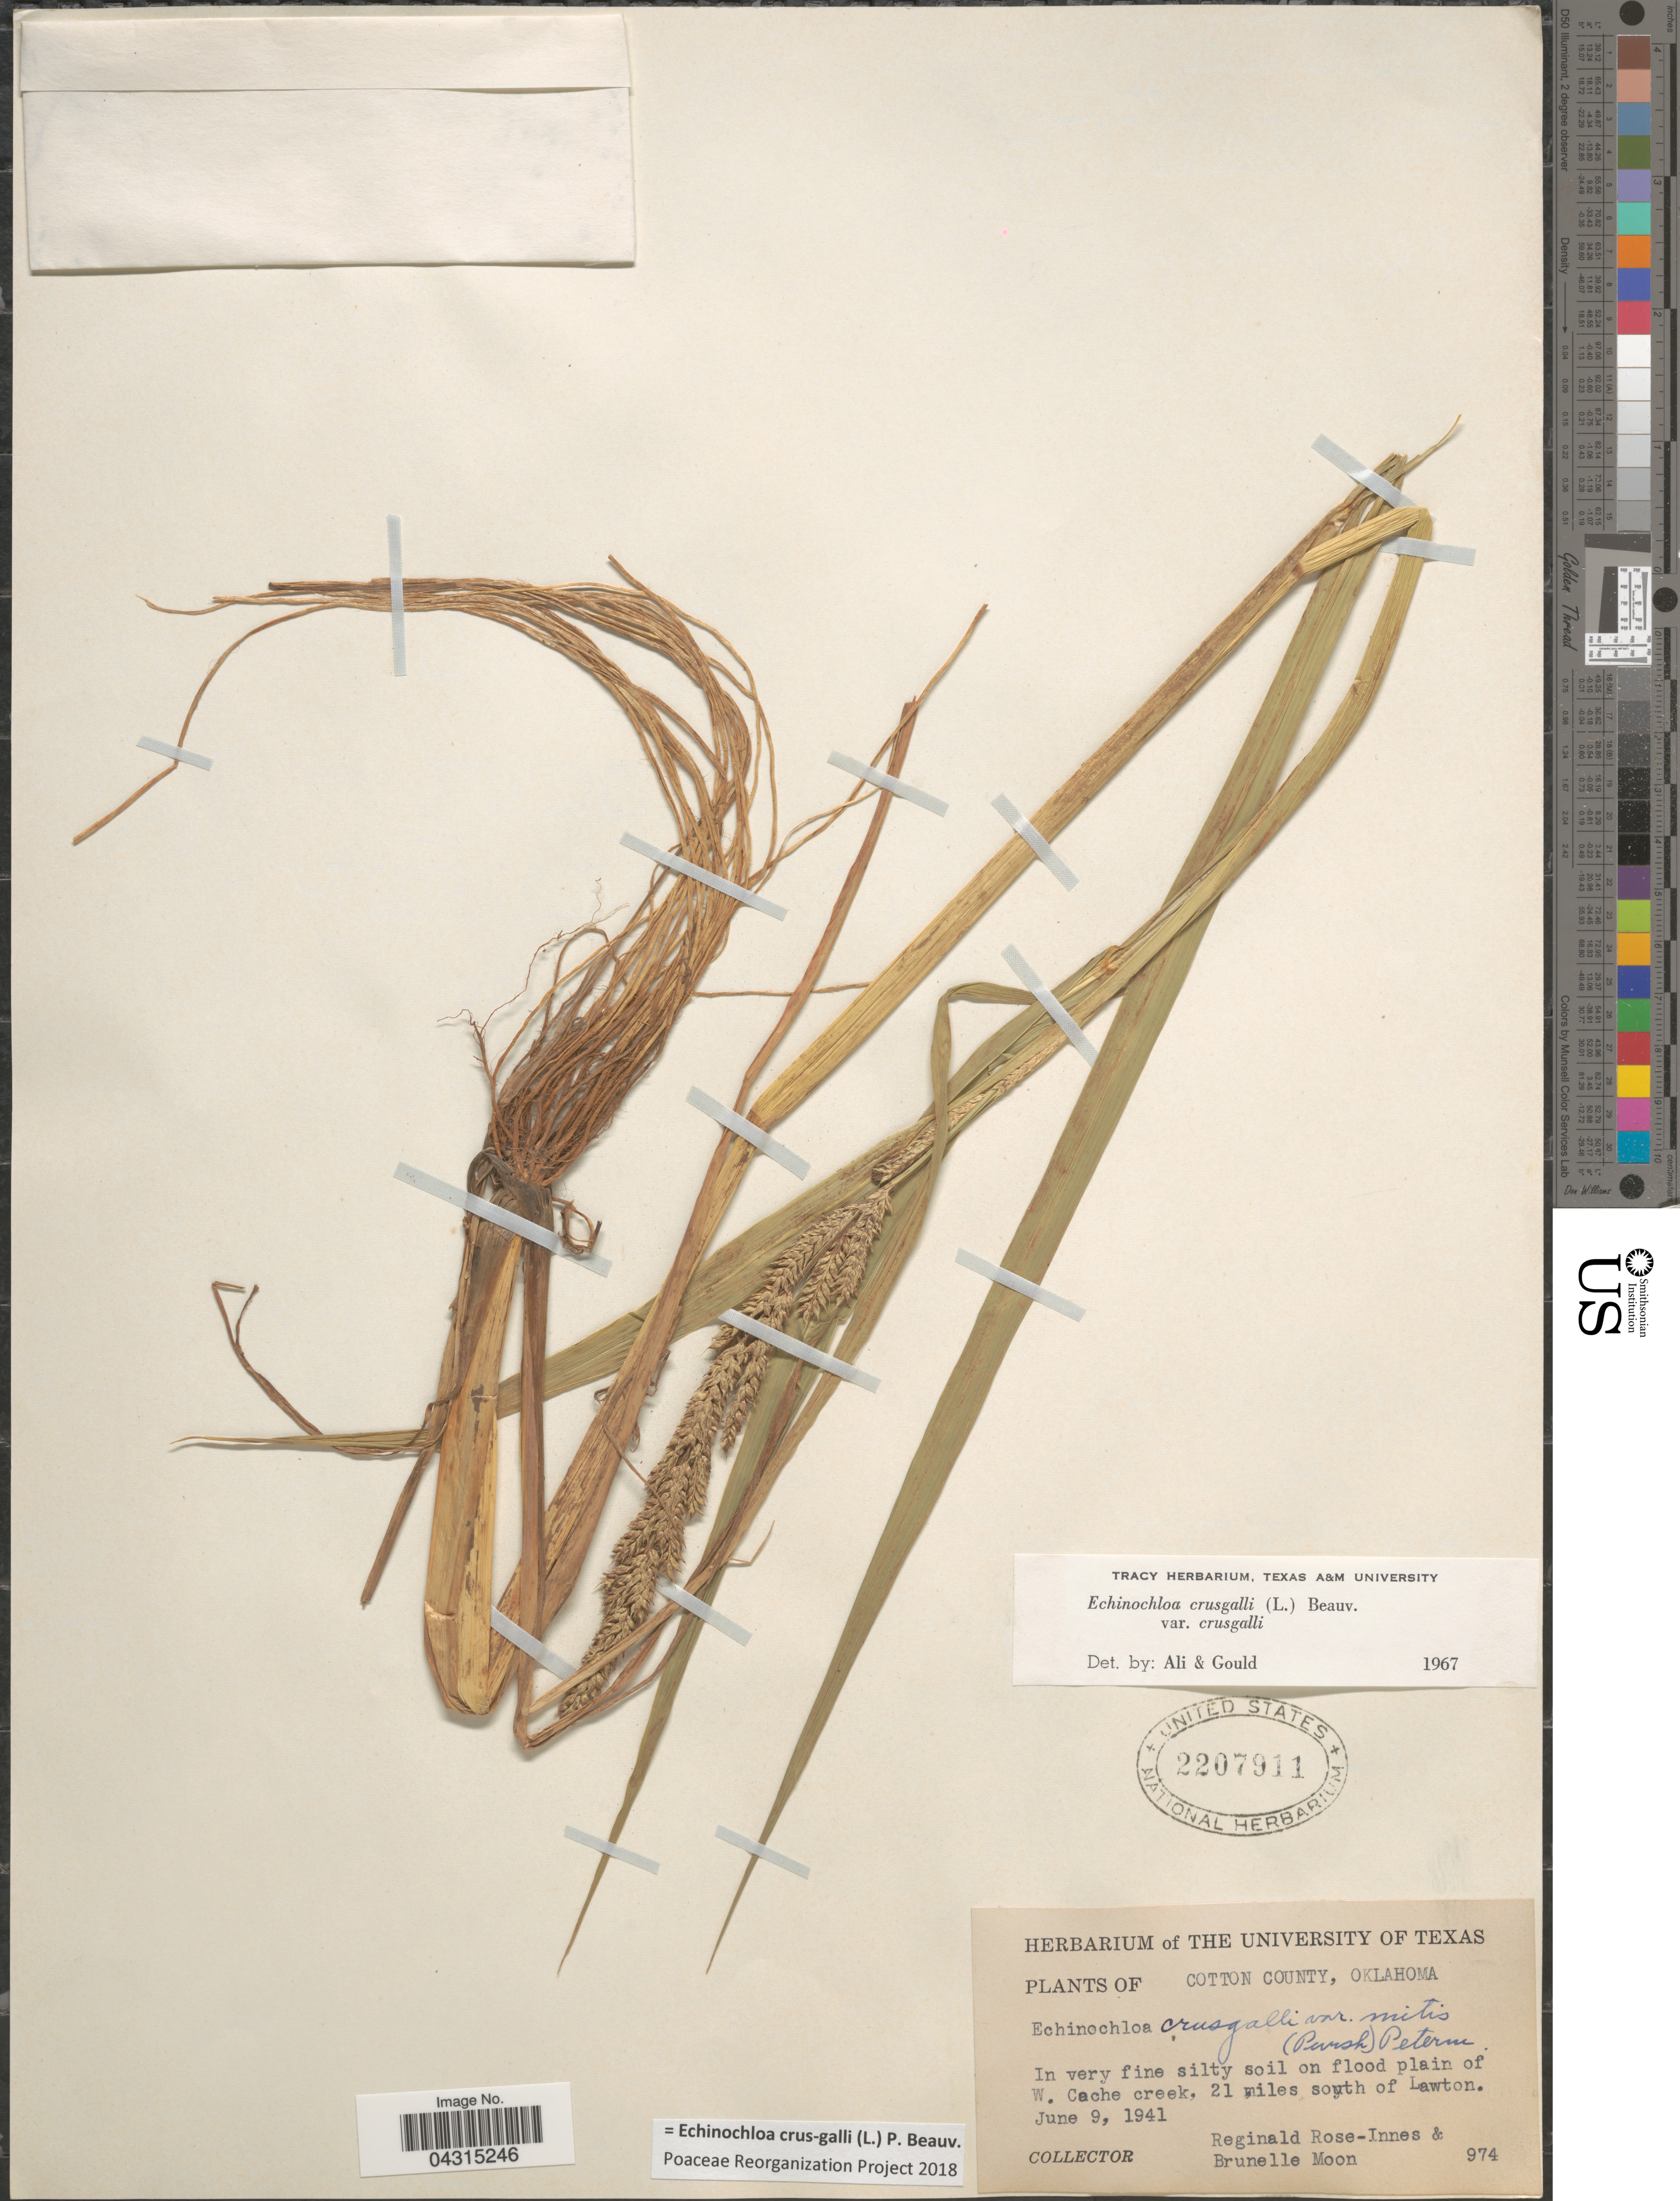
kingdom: Plantae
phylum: Tracheophyta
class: Liliopsida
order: Poales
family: Poaceae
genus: Echinochloa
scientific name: Echinochloa crus-galli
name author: (L.) P. Beauv.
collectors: R. Rose & B. Moon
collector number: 974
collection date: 1941-06-09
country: United States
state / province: Oklahoma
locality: Cotton County. In very fine silty soil on flood plain of W. Cache creek, 21 miles south of Lawton.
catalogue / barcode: US 2207911